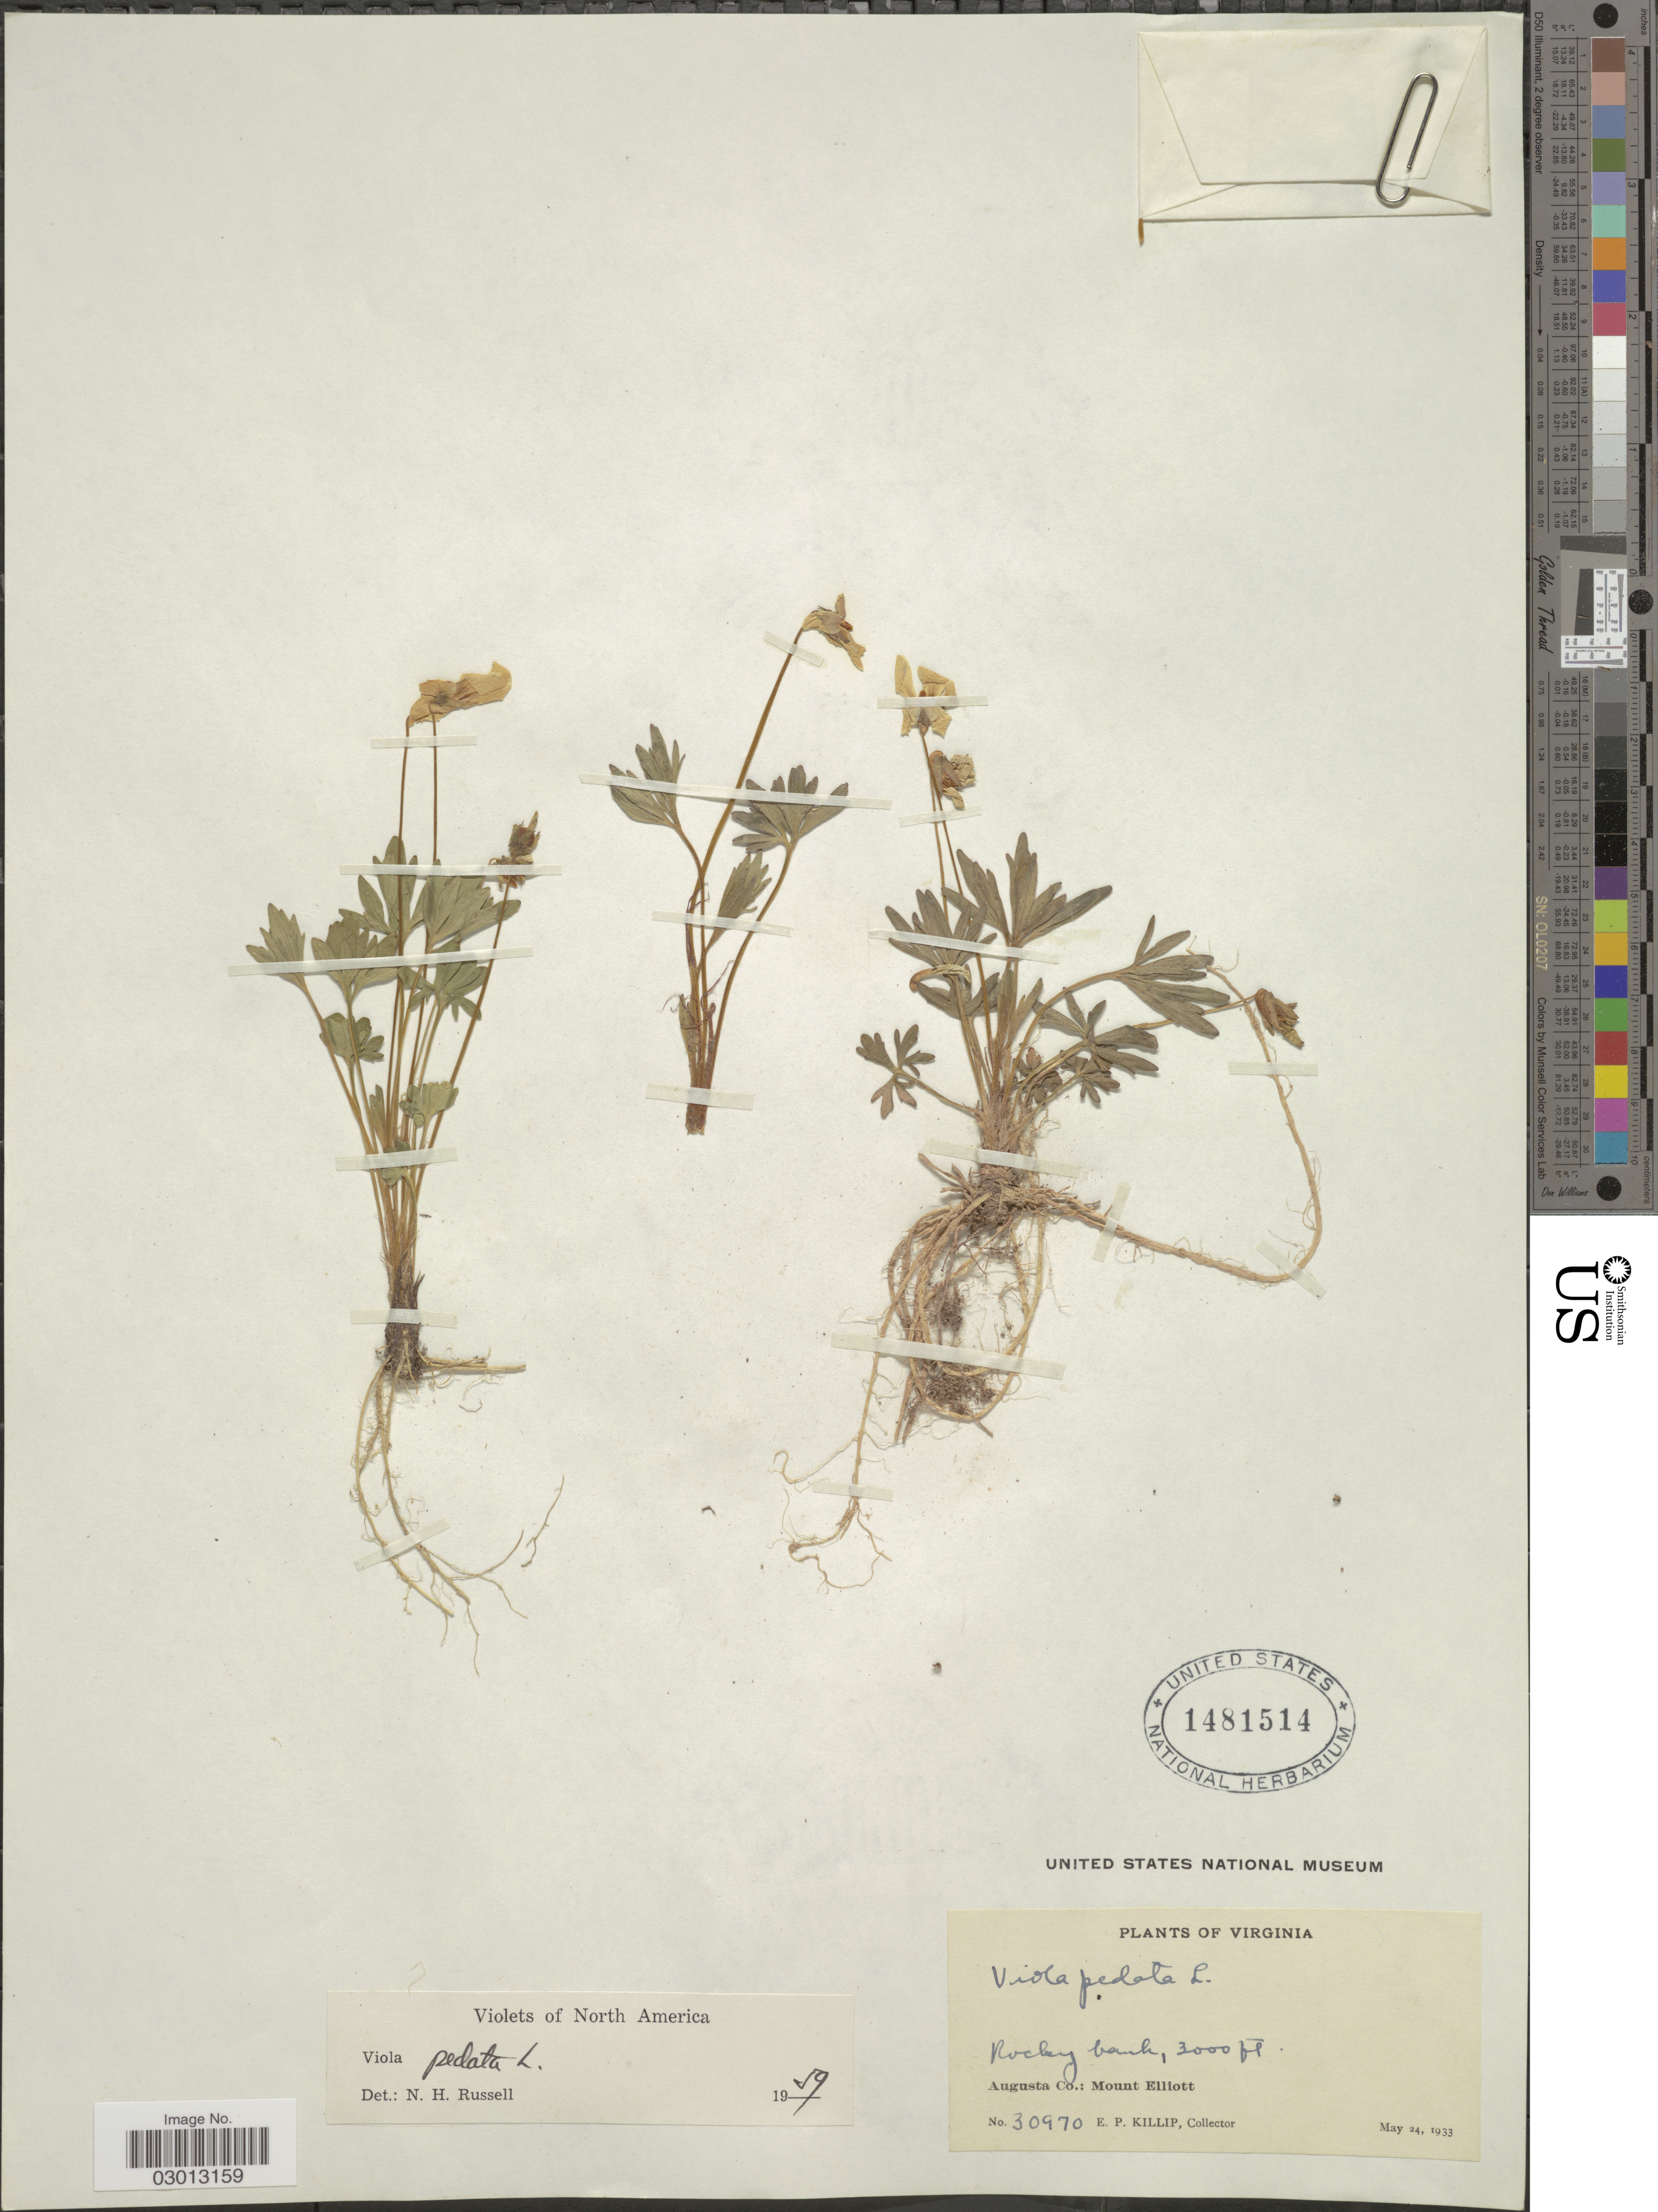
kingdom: Plantae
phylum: Tracheophyta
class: Magnoliopsida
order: Malpighiales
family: Violaceae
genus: Viola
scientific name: Viola pedata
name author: L.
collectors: E. P. Killip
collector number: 30970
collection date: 1933-05-24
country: United States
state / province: Virginia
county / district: Augusta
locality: Augusta Co.: Mount Elliott.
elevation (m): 914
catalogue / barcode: US 1481514